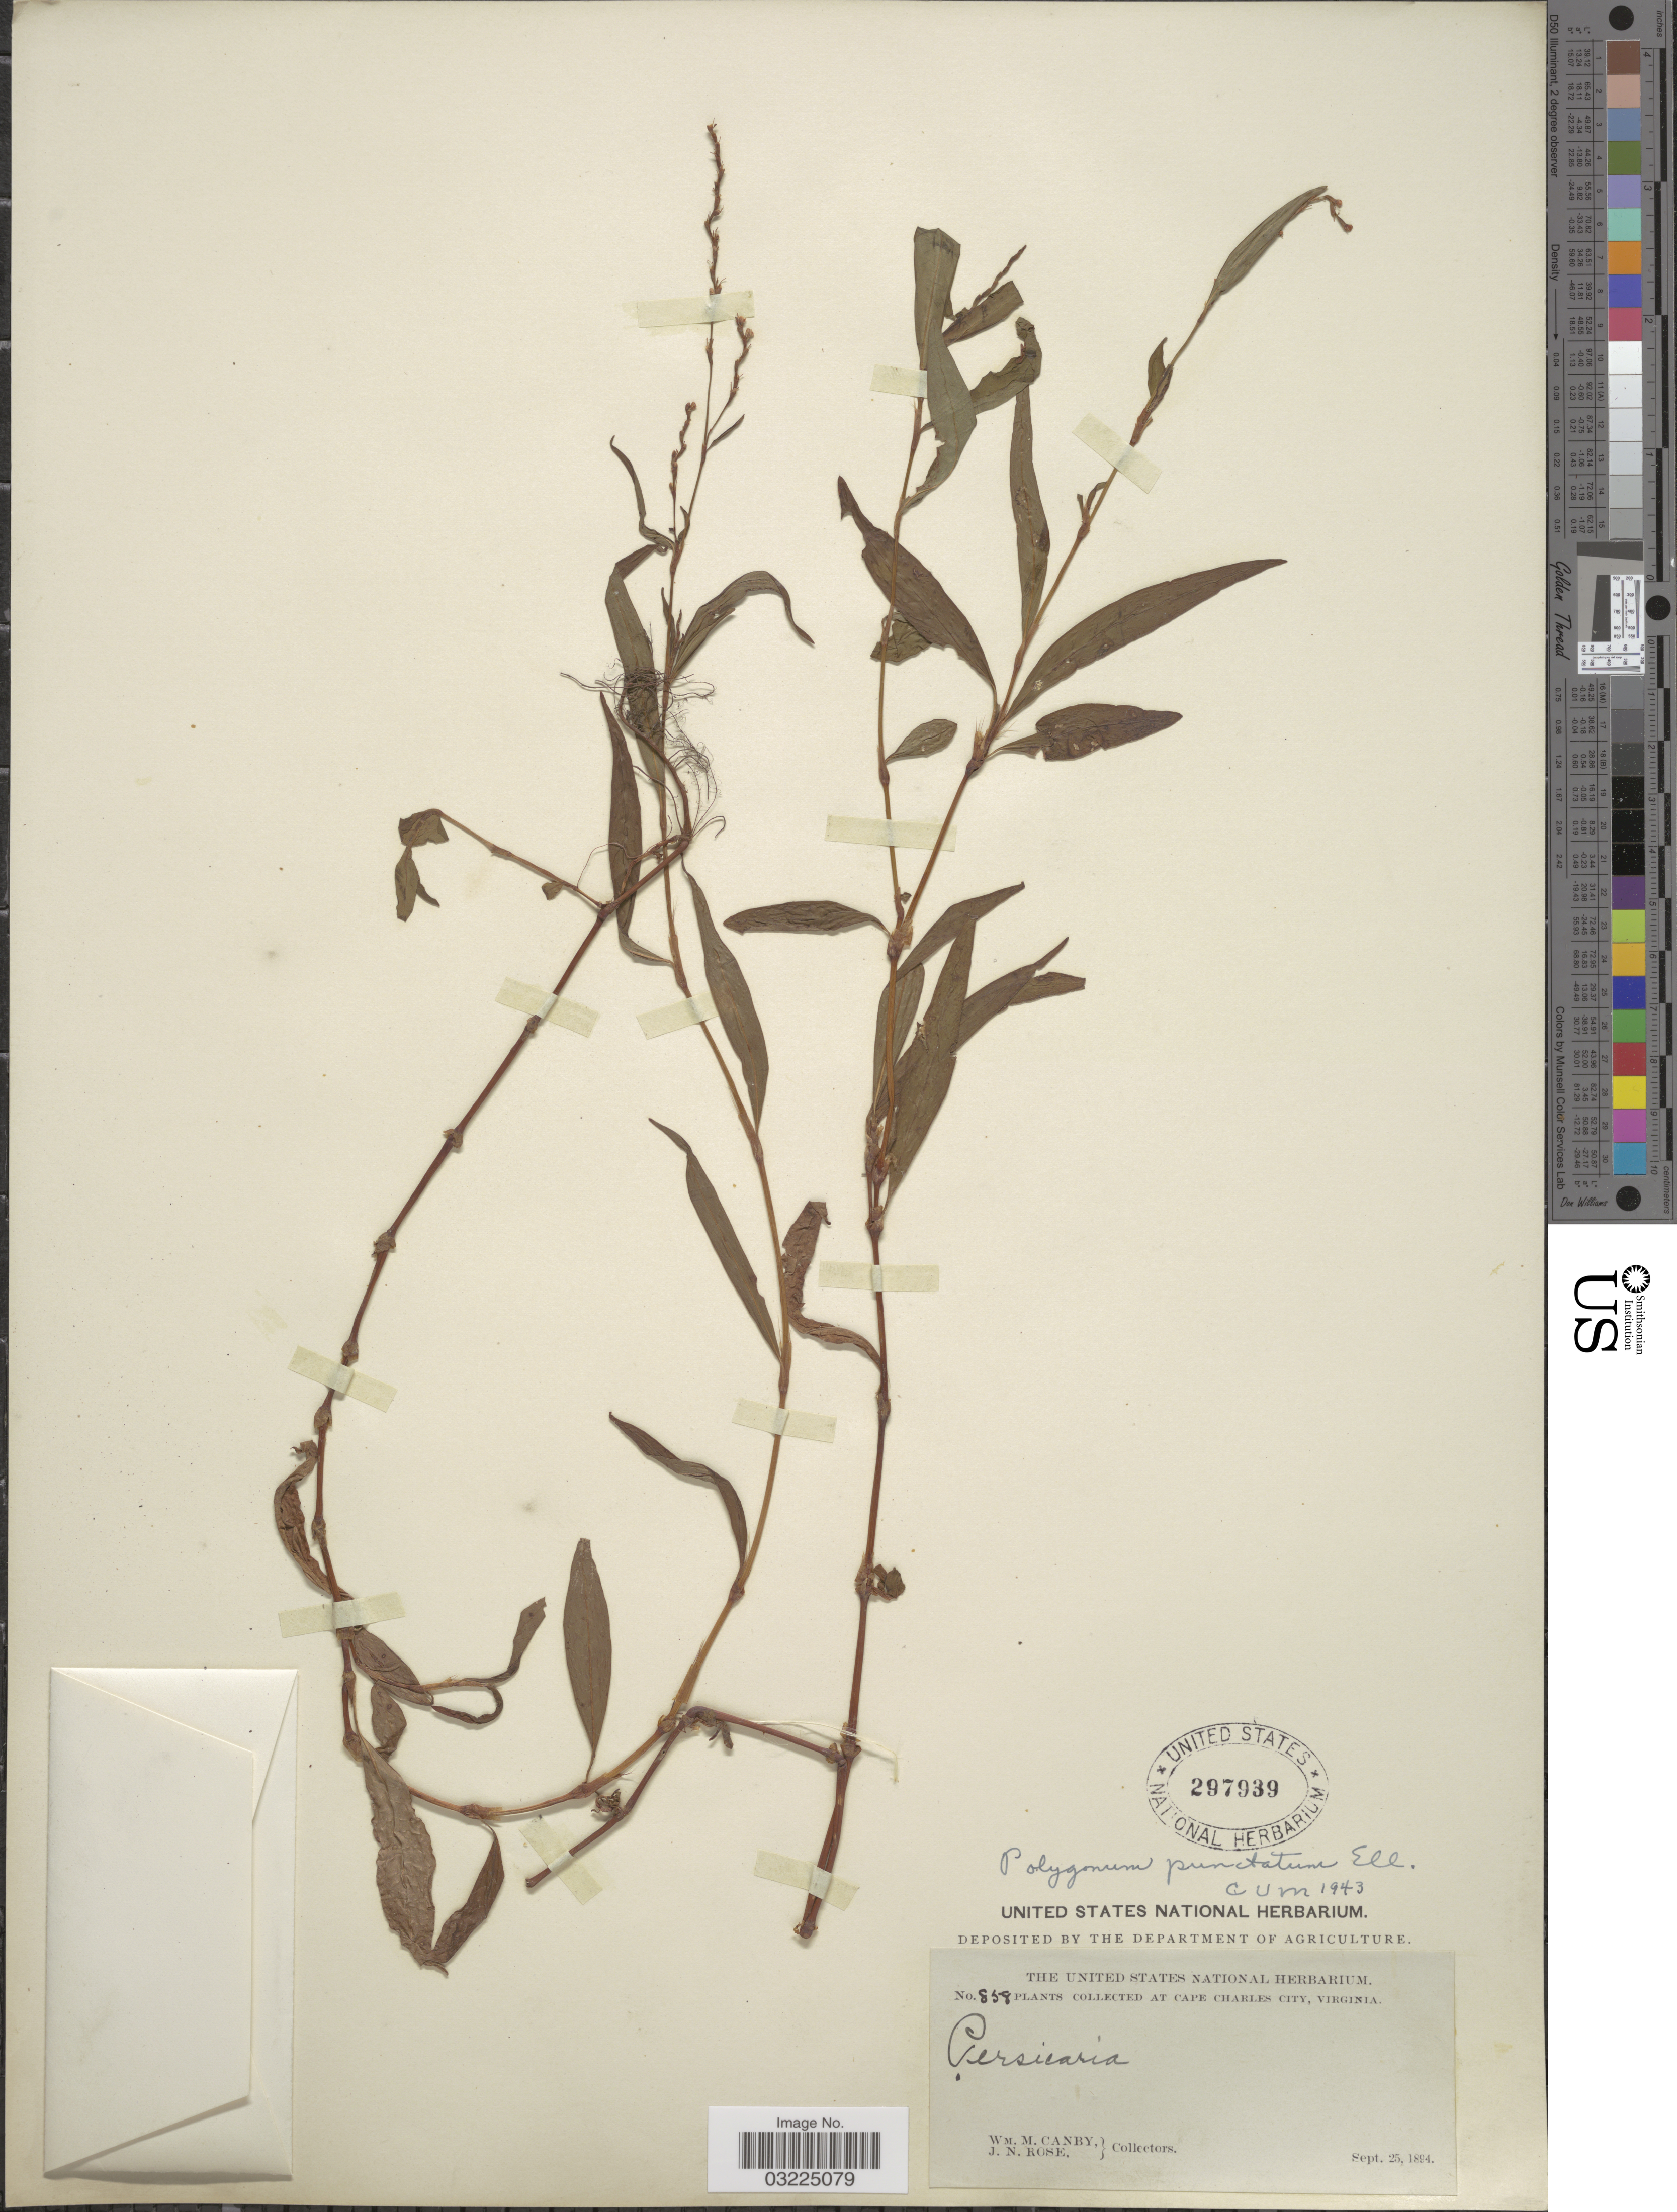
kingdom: Plantae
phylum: Tracheophyta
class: Magnoliopsida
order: Caryophyllales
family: Polygonaceae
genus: Persicaria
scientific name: Persicaria punctata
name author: (Elliott) Small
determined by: Atha, D. E.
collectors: W. M. Canby & J. N. Rose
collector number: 858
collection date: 1894-09-25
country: United States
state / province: Virginia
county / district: Charles City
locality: At Cape Charles City.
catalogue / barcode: US 297939